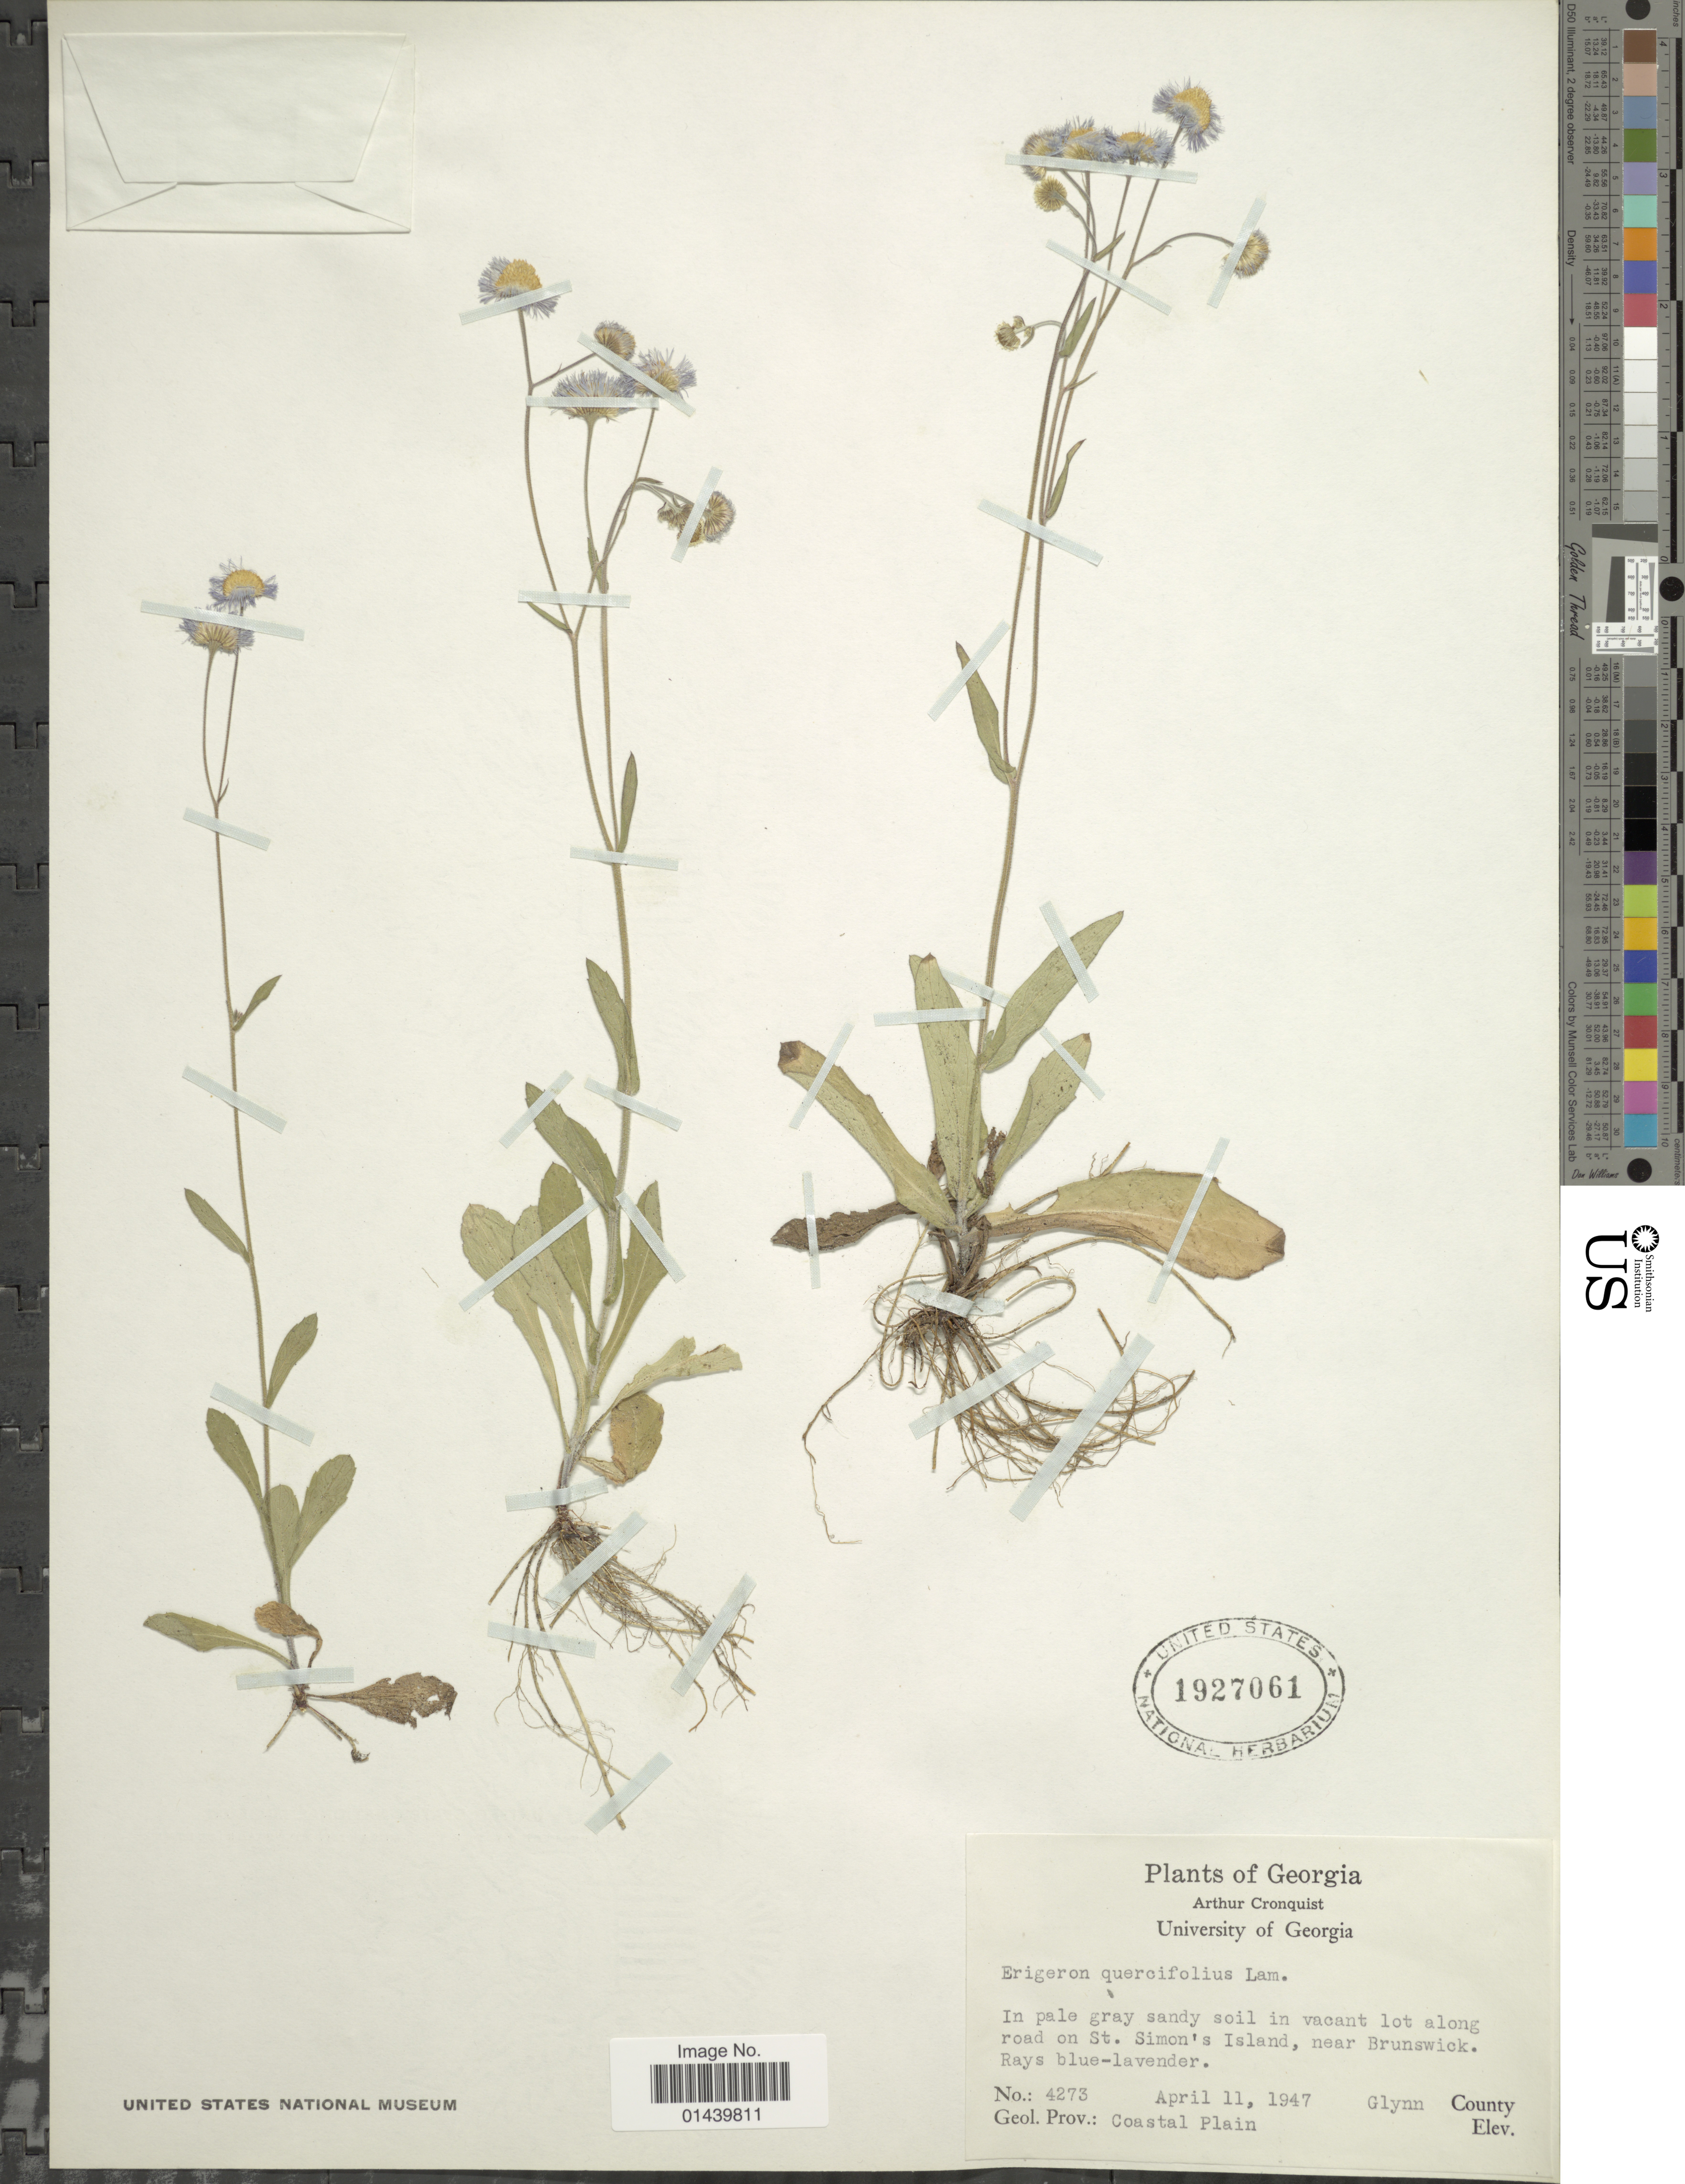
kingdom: Plantae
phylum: Tracheophyta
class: Magnoliopsida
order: Asterales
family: Asteraceae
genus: Erigeron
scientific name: Erigeron quercifolius Lam.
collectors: A. J. Cronquist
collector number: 4273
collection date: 1947-04-11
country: United States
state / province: Georgia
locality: In vacant lot along road on St. Simon's Island, near Brunswick. Glynn County. Geol. Prov.: Coastal Plain.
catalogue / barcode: US 1927061